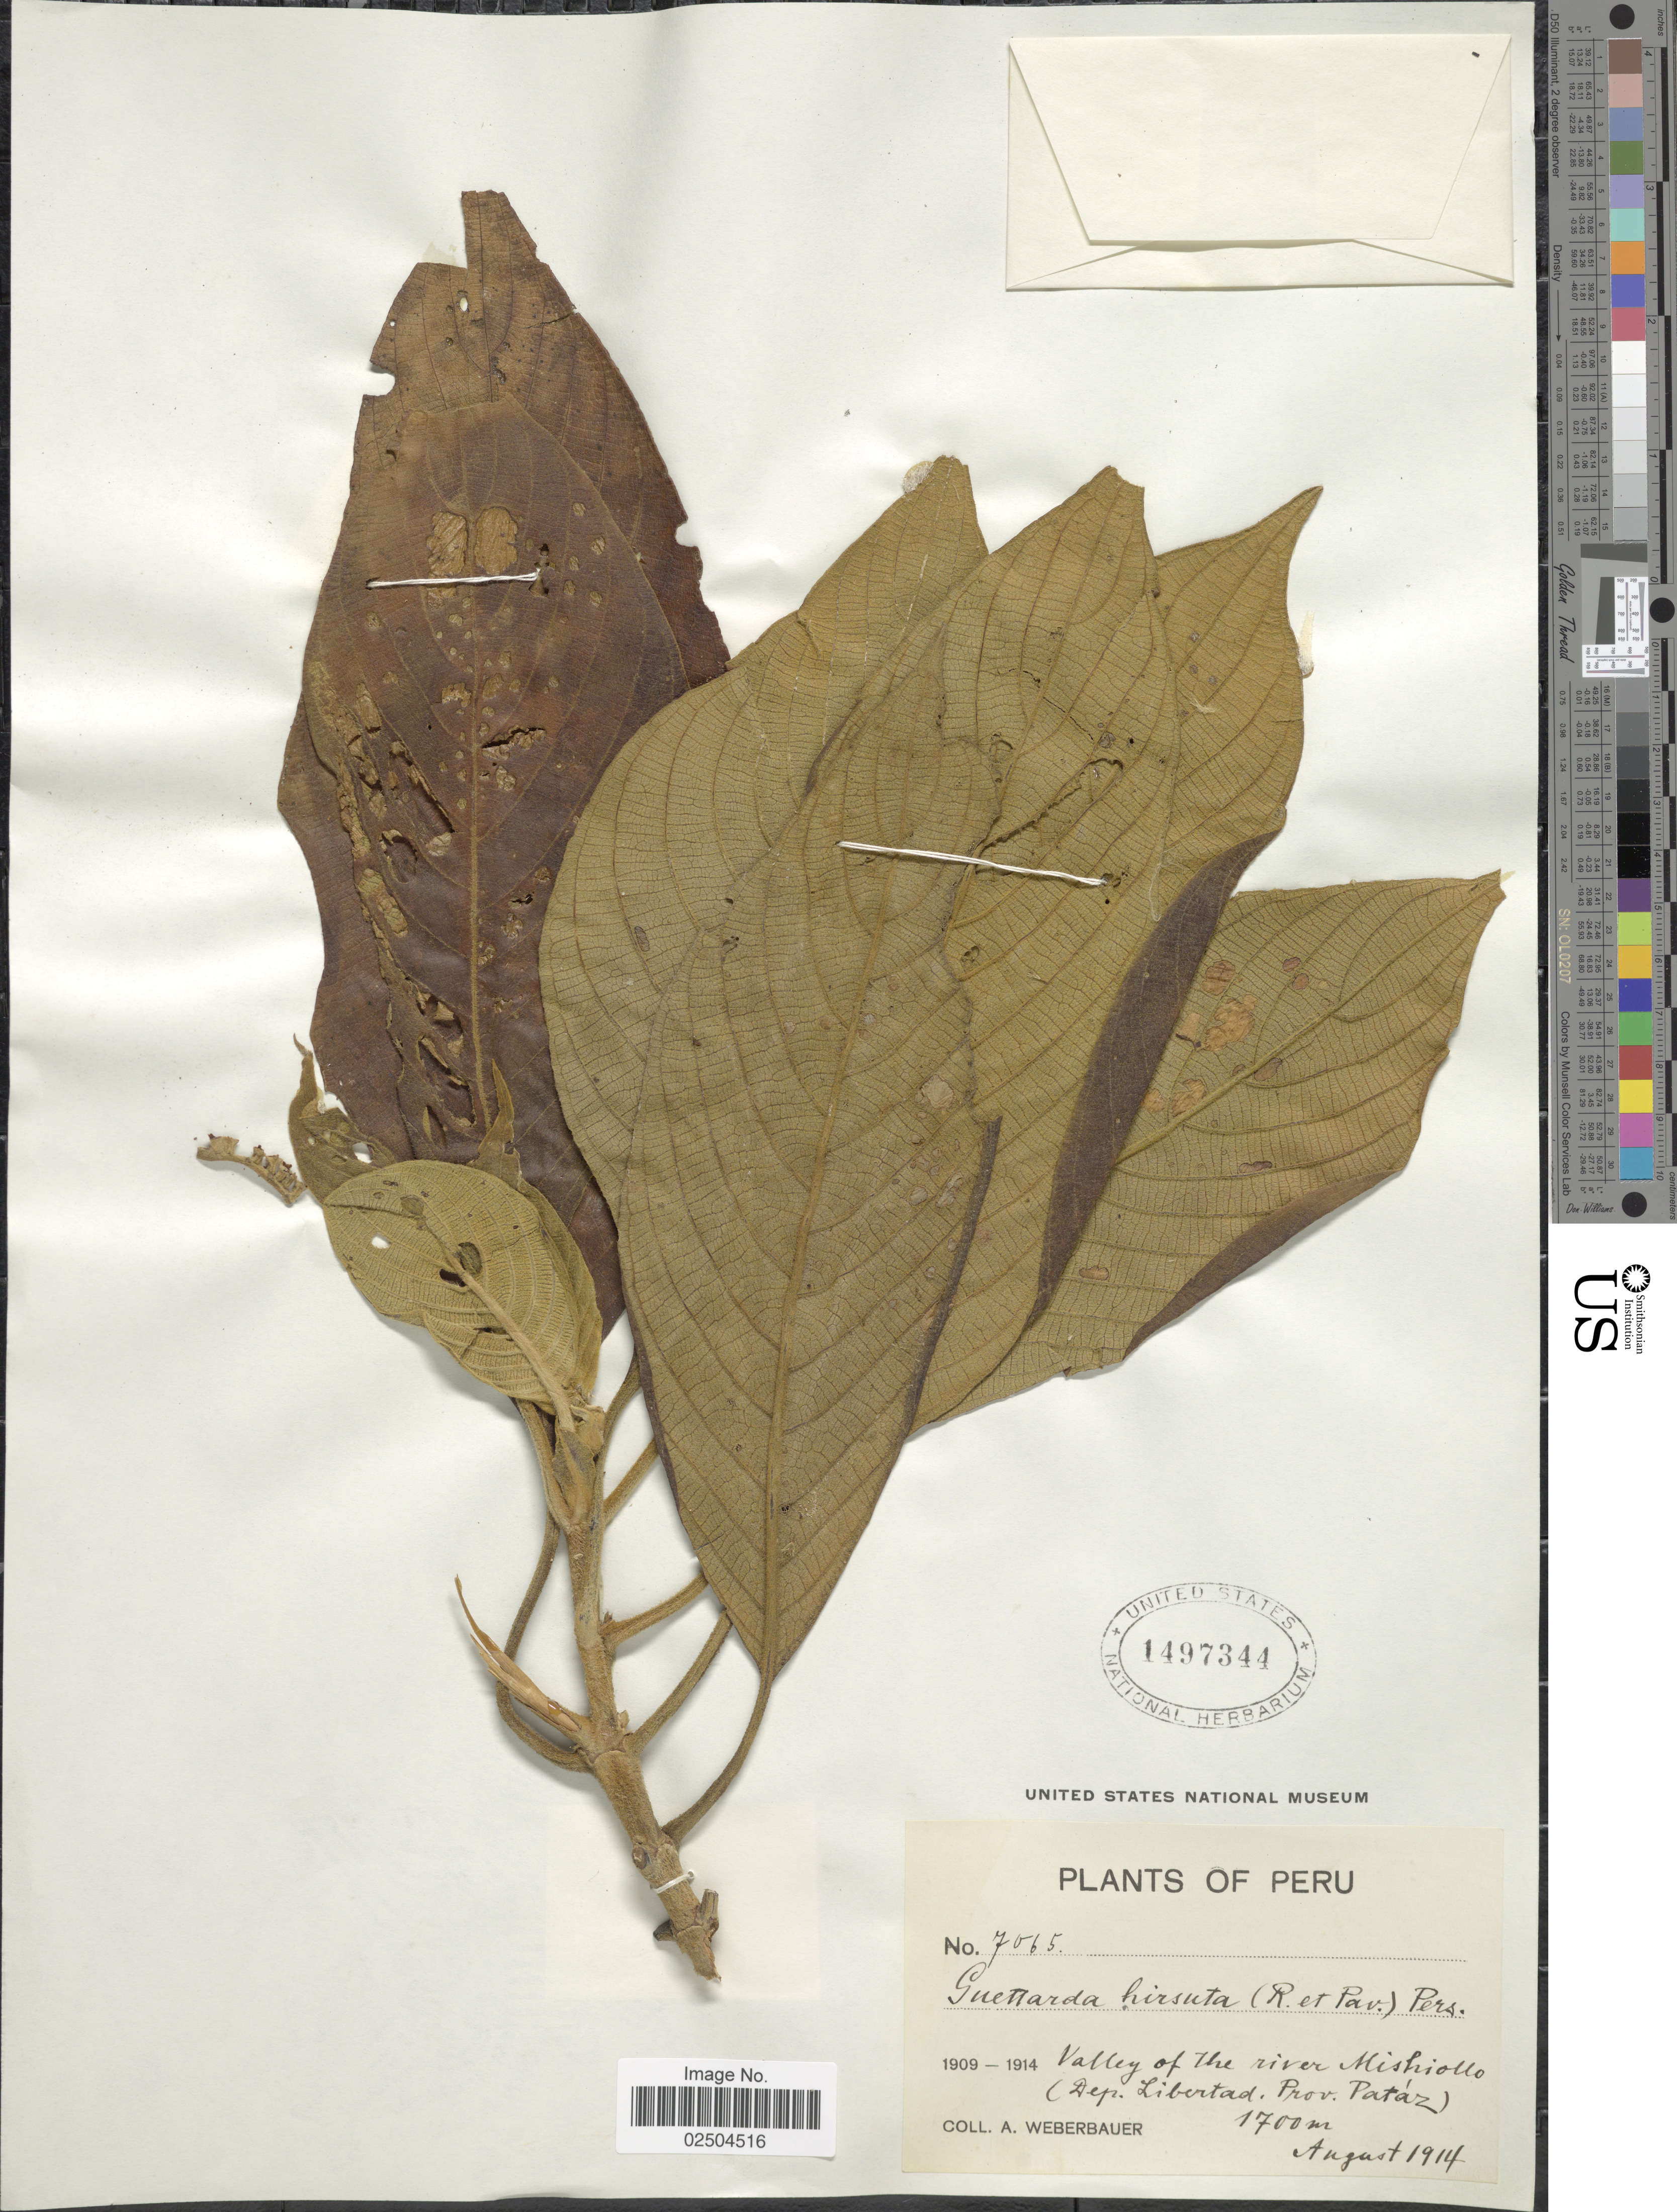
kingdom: Plantae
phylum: Tracheophyta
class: Magnoliopsida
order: Gentianales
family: Rubiaceae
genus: Guettarda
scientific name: Guettarda hirsuta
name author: (Ruiz & Pav.) Pers.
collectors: A. Weberbauer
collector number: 7065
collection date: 1914-08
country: Peru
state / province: La Libertad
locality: Valley of the river Mistriollo (Dep. Libertad, Prov. Pataz)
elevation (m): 1700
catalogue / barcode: US 1497344